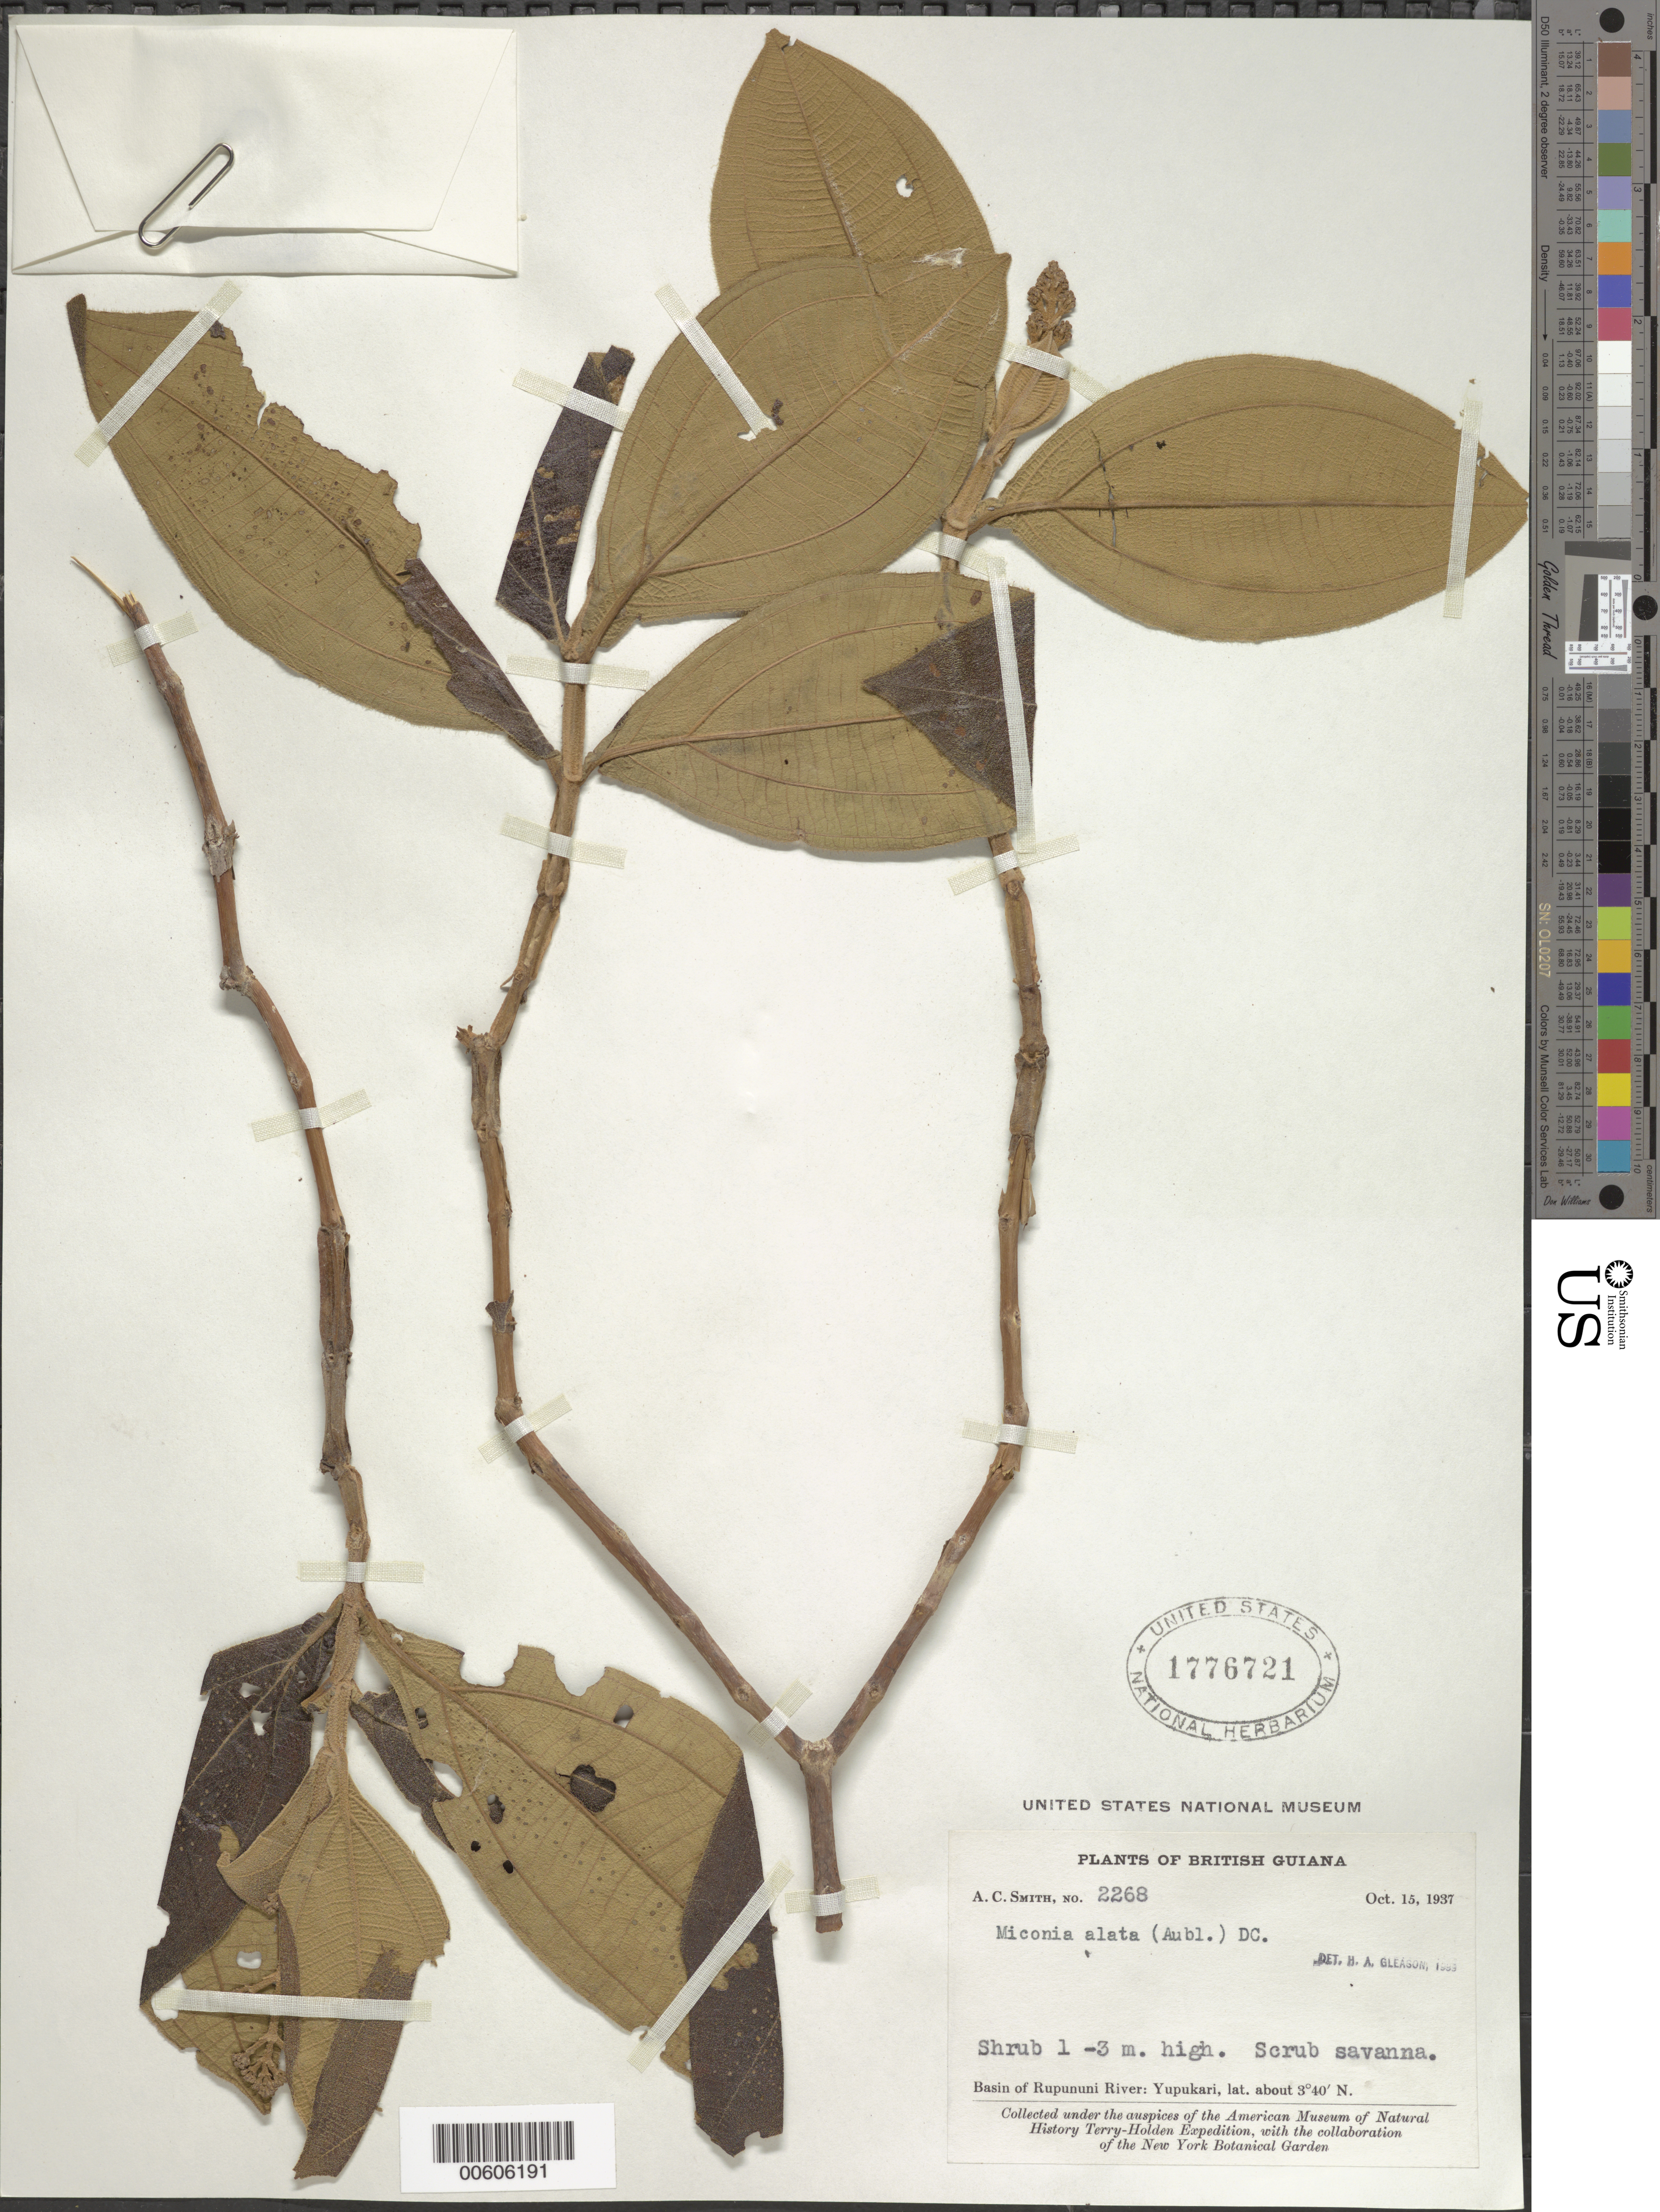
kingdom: Plantae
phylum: Tracheophyta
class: Magnoliopsida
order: Myrtales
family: Melastomataceae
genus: Miconia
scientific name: Miconia alata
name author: (Aubl.) DC.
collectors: A. C. Smith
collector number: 2268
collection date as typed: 15-Oct-37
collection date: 1937-10-15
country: Guyana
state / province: U. Takutu-U. Essequibo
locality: Yupukari, Rupununi River basin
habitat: Scrub savanna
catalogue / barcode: US 1776721